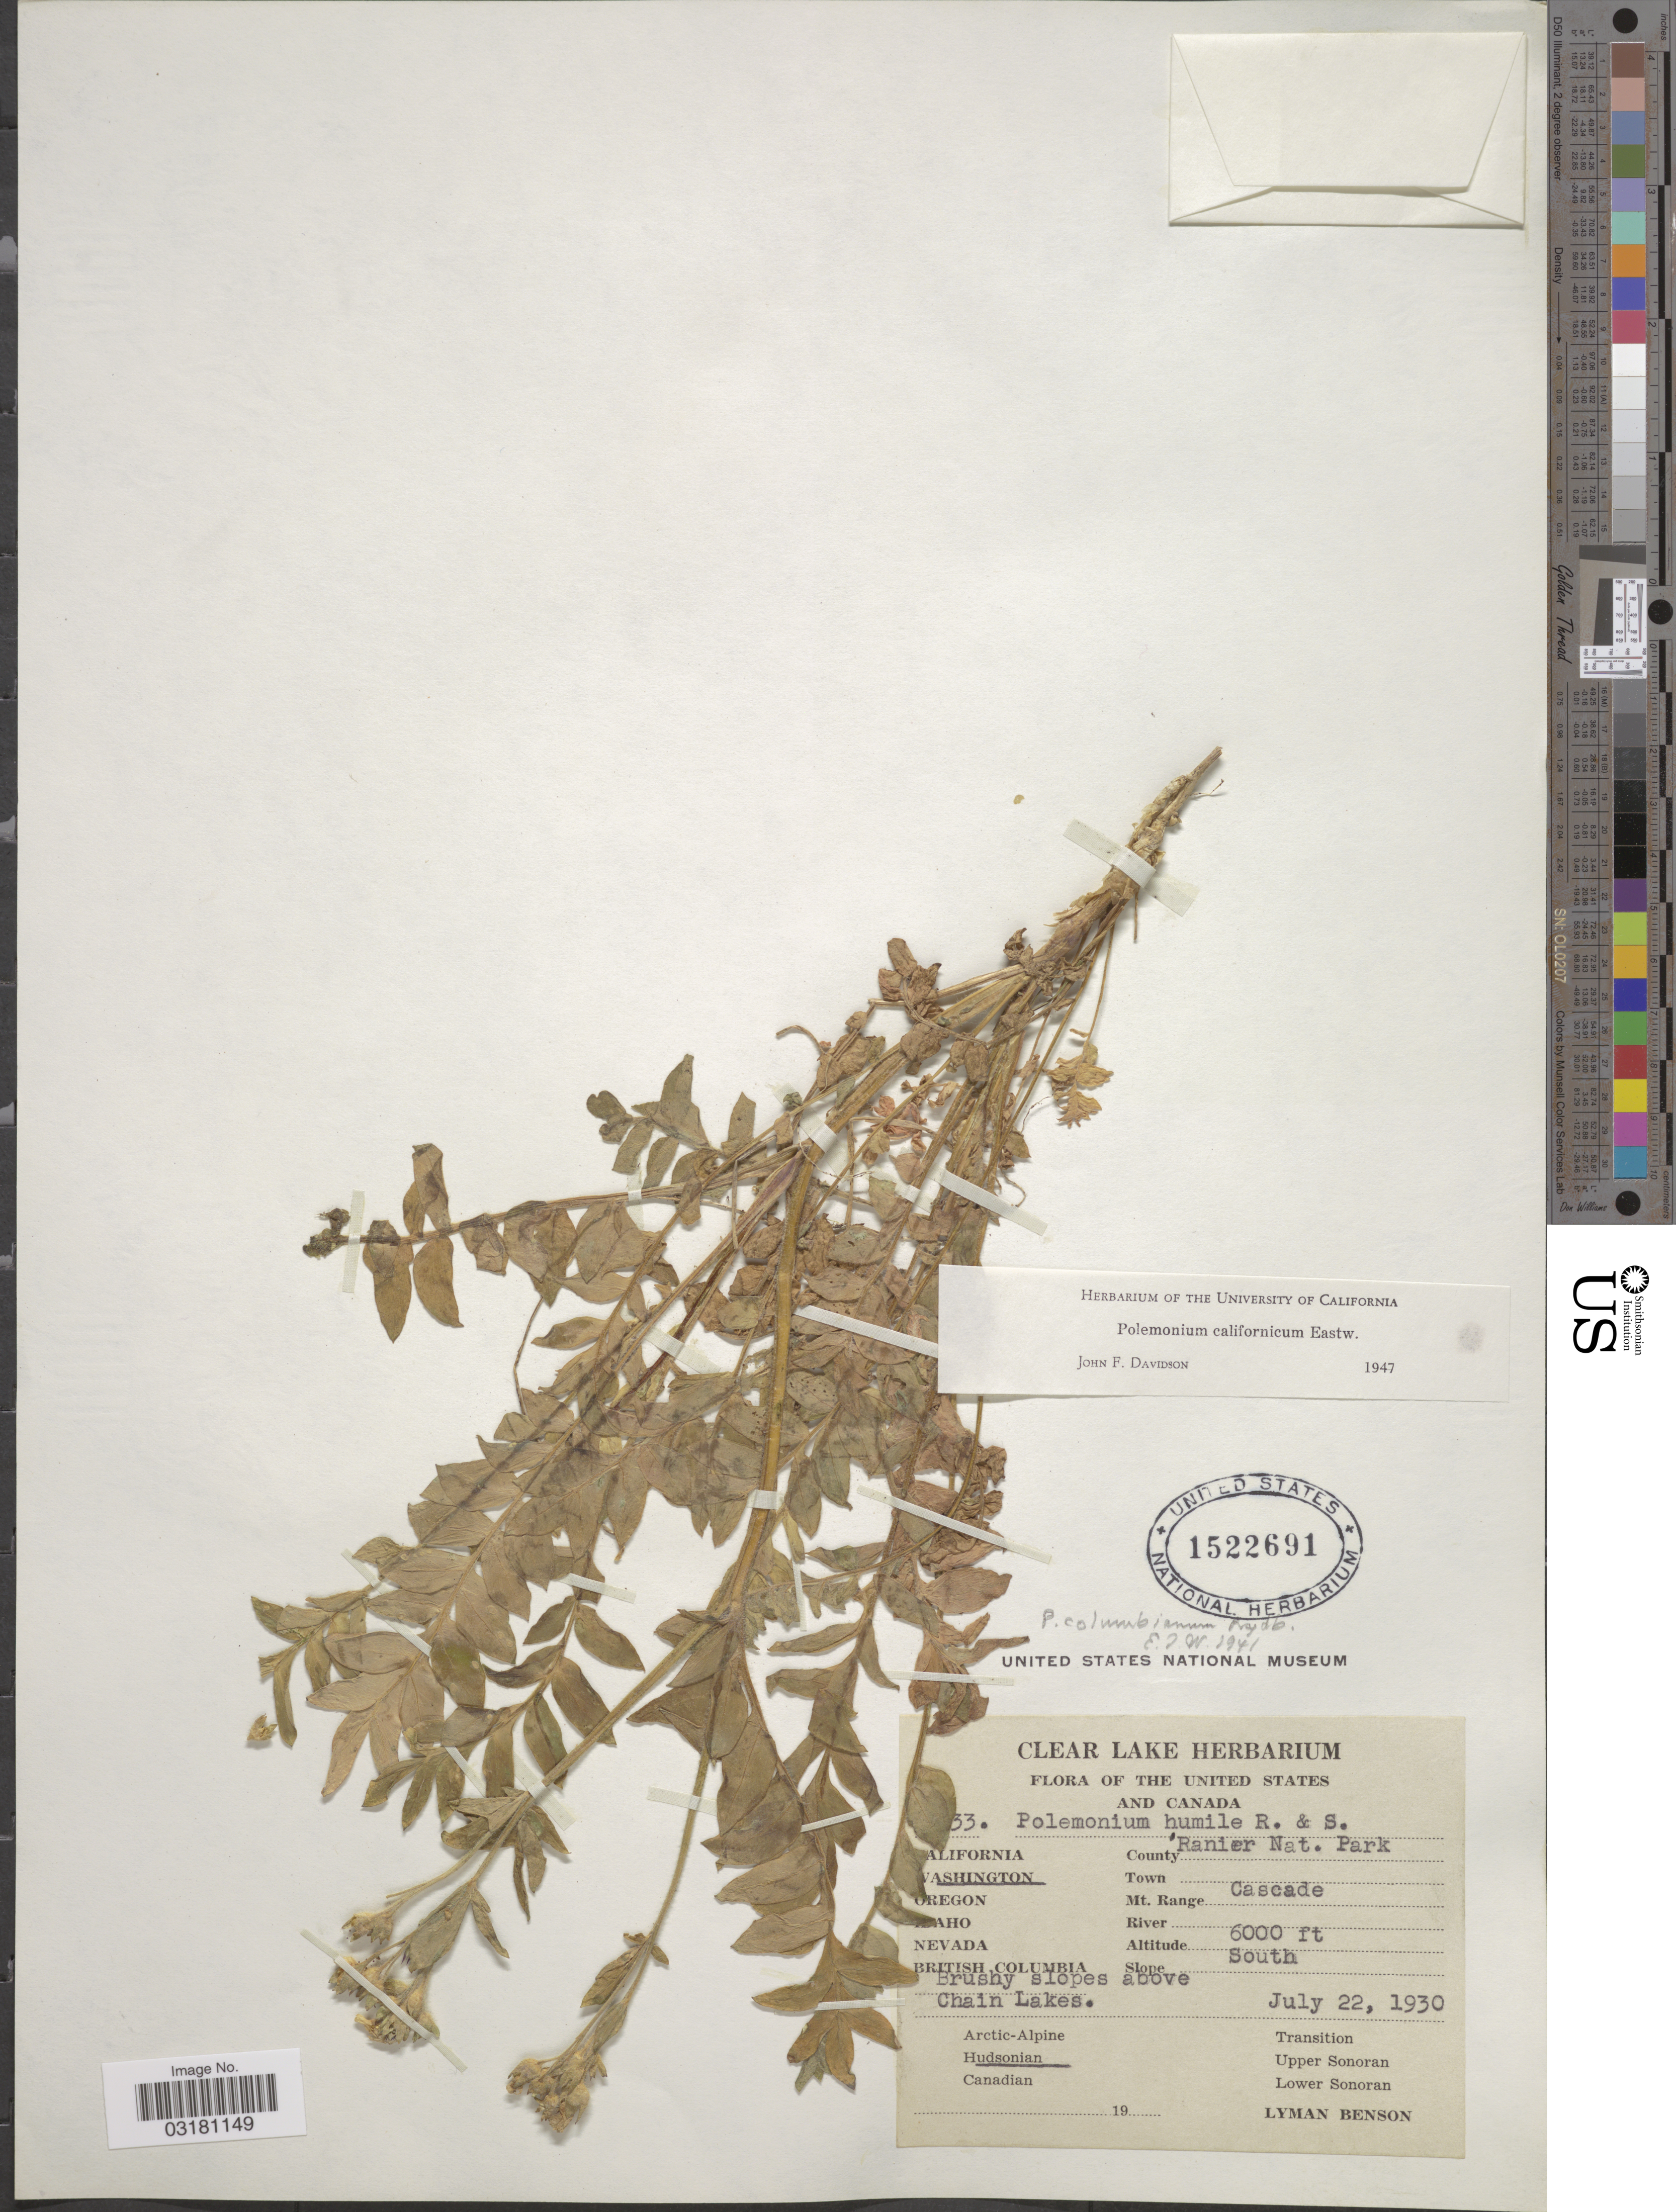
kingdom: Plantae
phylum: Tracheophyta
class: Magnoliopsida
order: Ericales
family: Polemoniaceae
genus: Polemonium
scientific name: Polemonium californicum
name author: Eastw.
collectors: L. D. Benson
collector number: !33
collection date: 1930-07-22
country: United States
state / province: Washington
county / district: Lewis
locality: Rainier Nat. Park. Brushy slopes above Chain Lakes.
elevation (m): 1829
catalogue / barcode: US 1522691